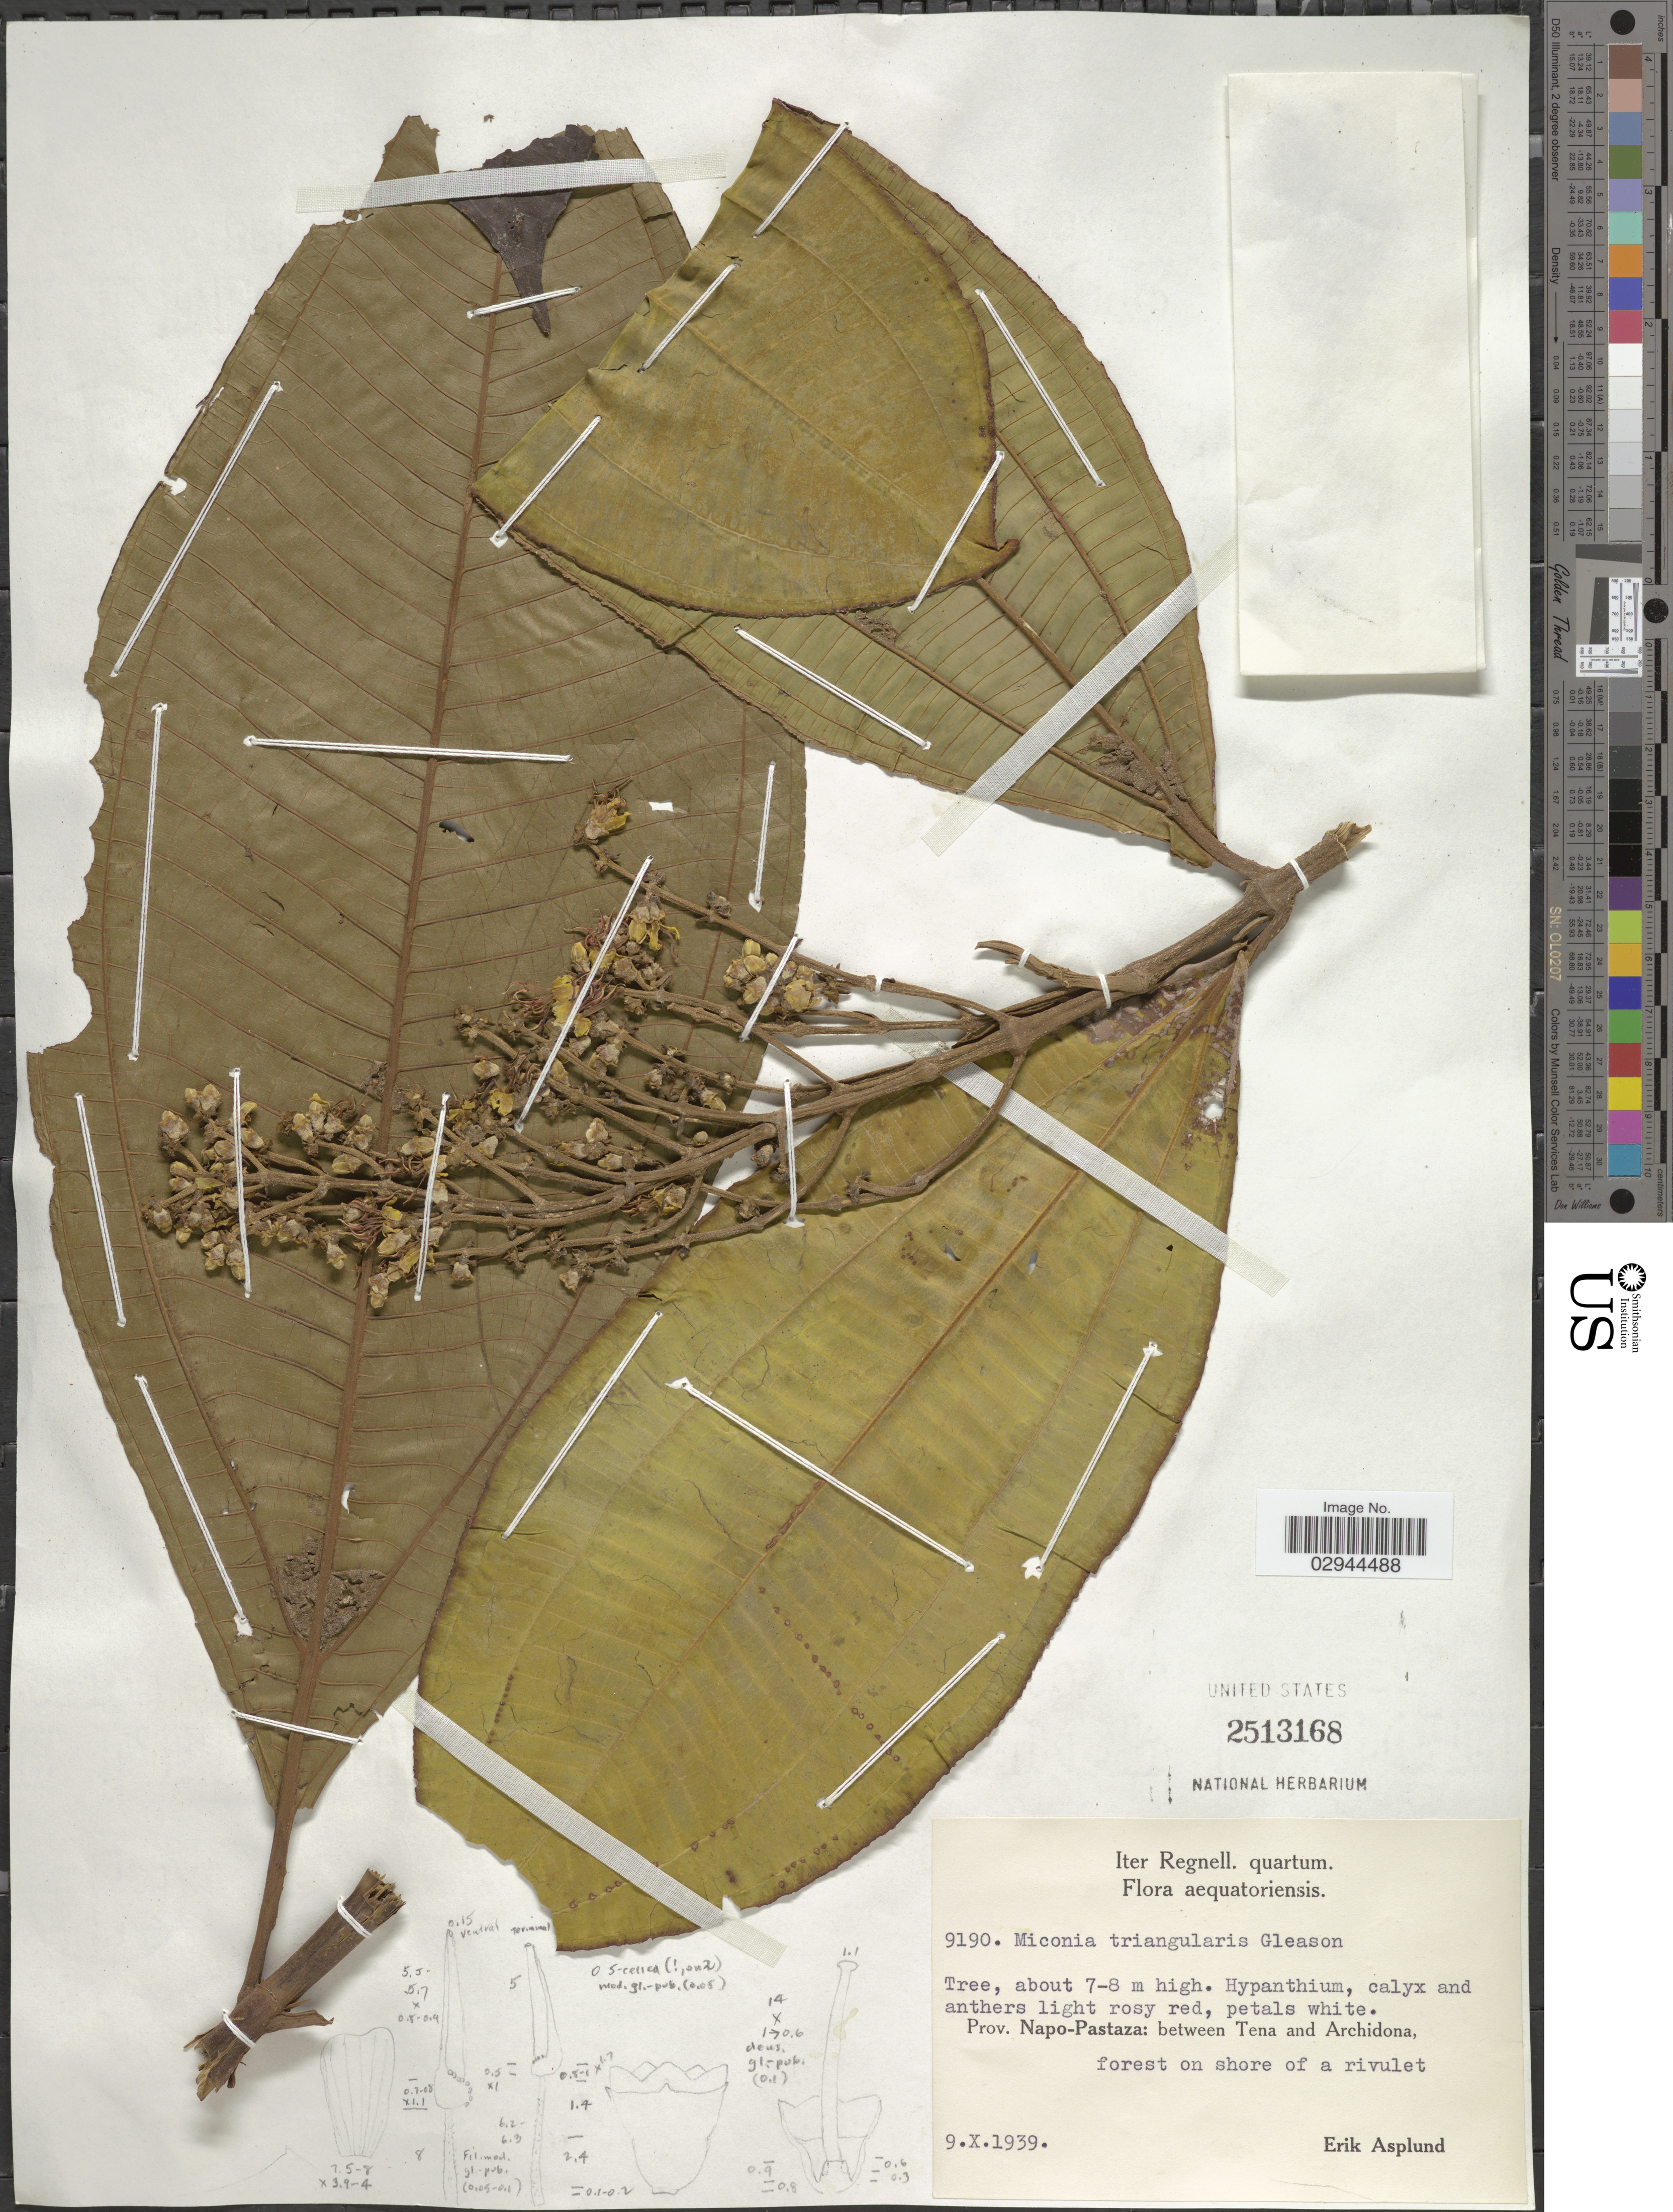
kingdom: Plantae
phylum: Tracheophyta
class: Magnoliopsida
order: Myrtales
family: Melastomataceae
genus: Miconia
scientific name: Miconia triangularis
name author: Gleason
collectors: E. Asplund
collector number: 9190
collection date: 1939-10-09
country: Ecuador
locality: Prov. Napo-Pastaza: between Tena and Archidona, forest on shore of a rivulet.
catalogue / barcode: US 2513168